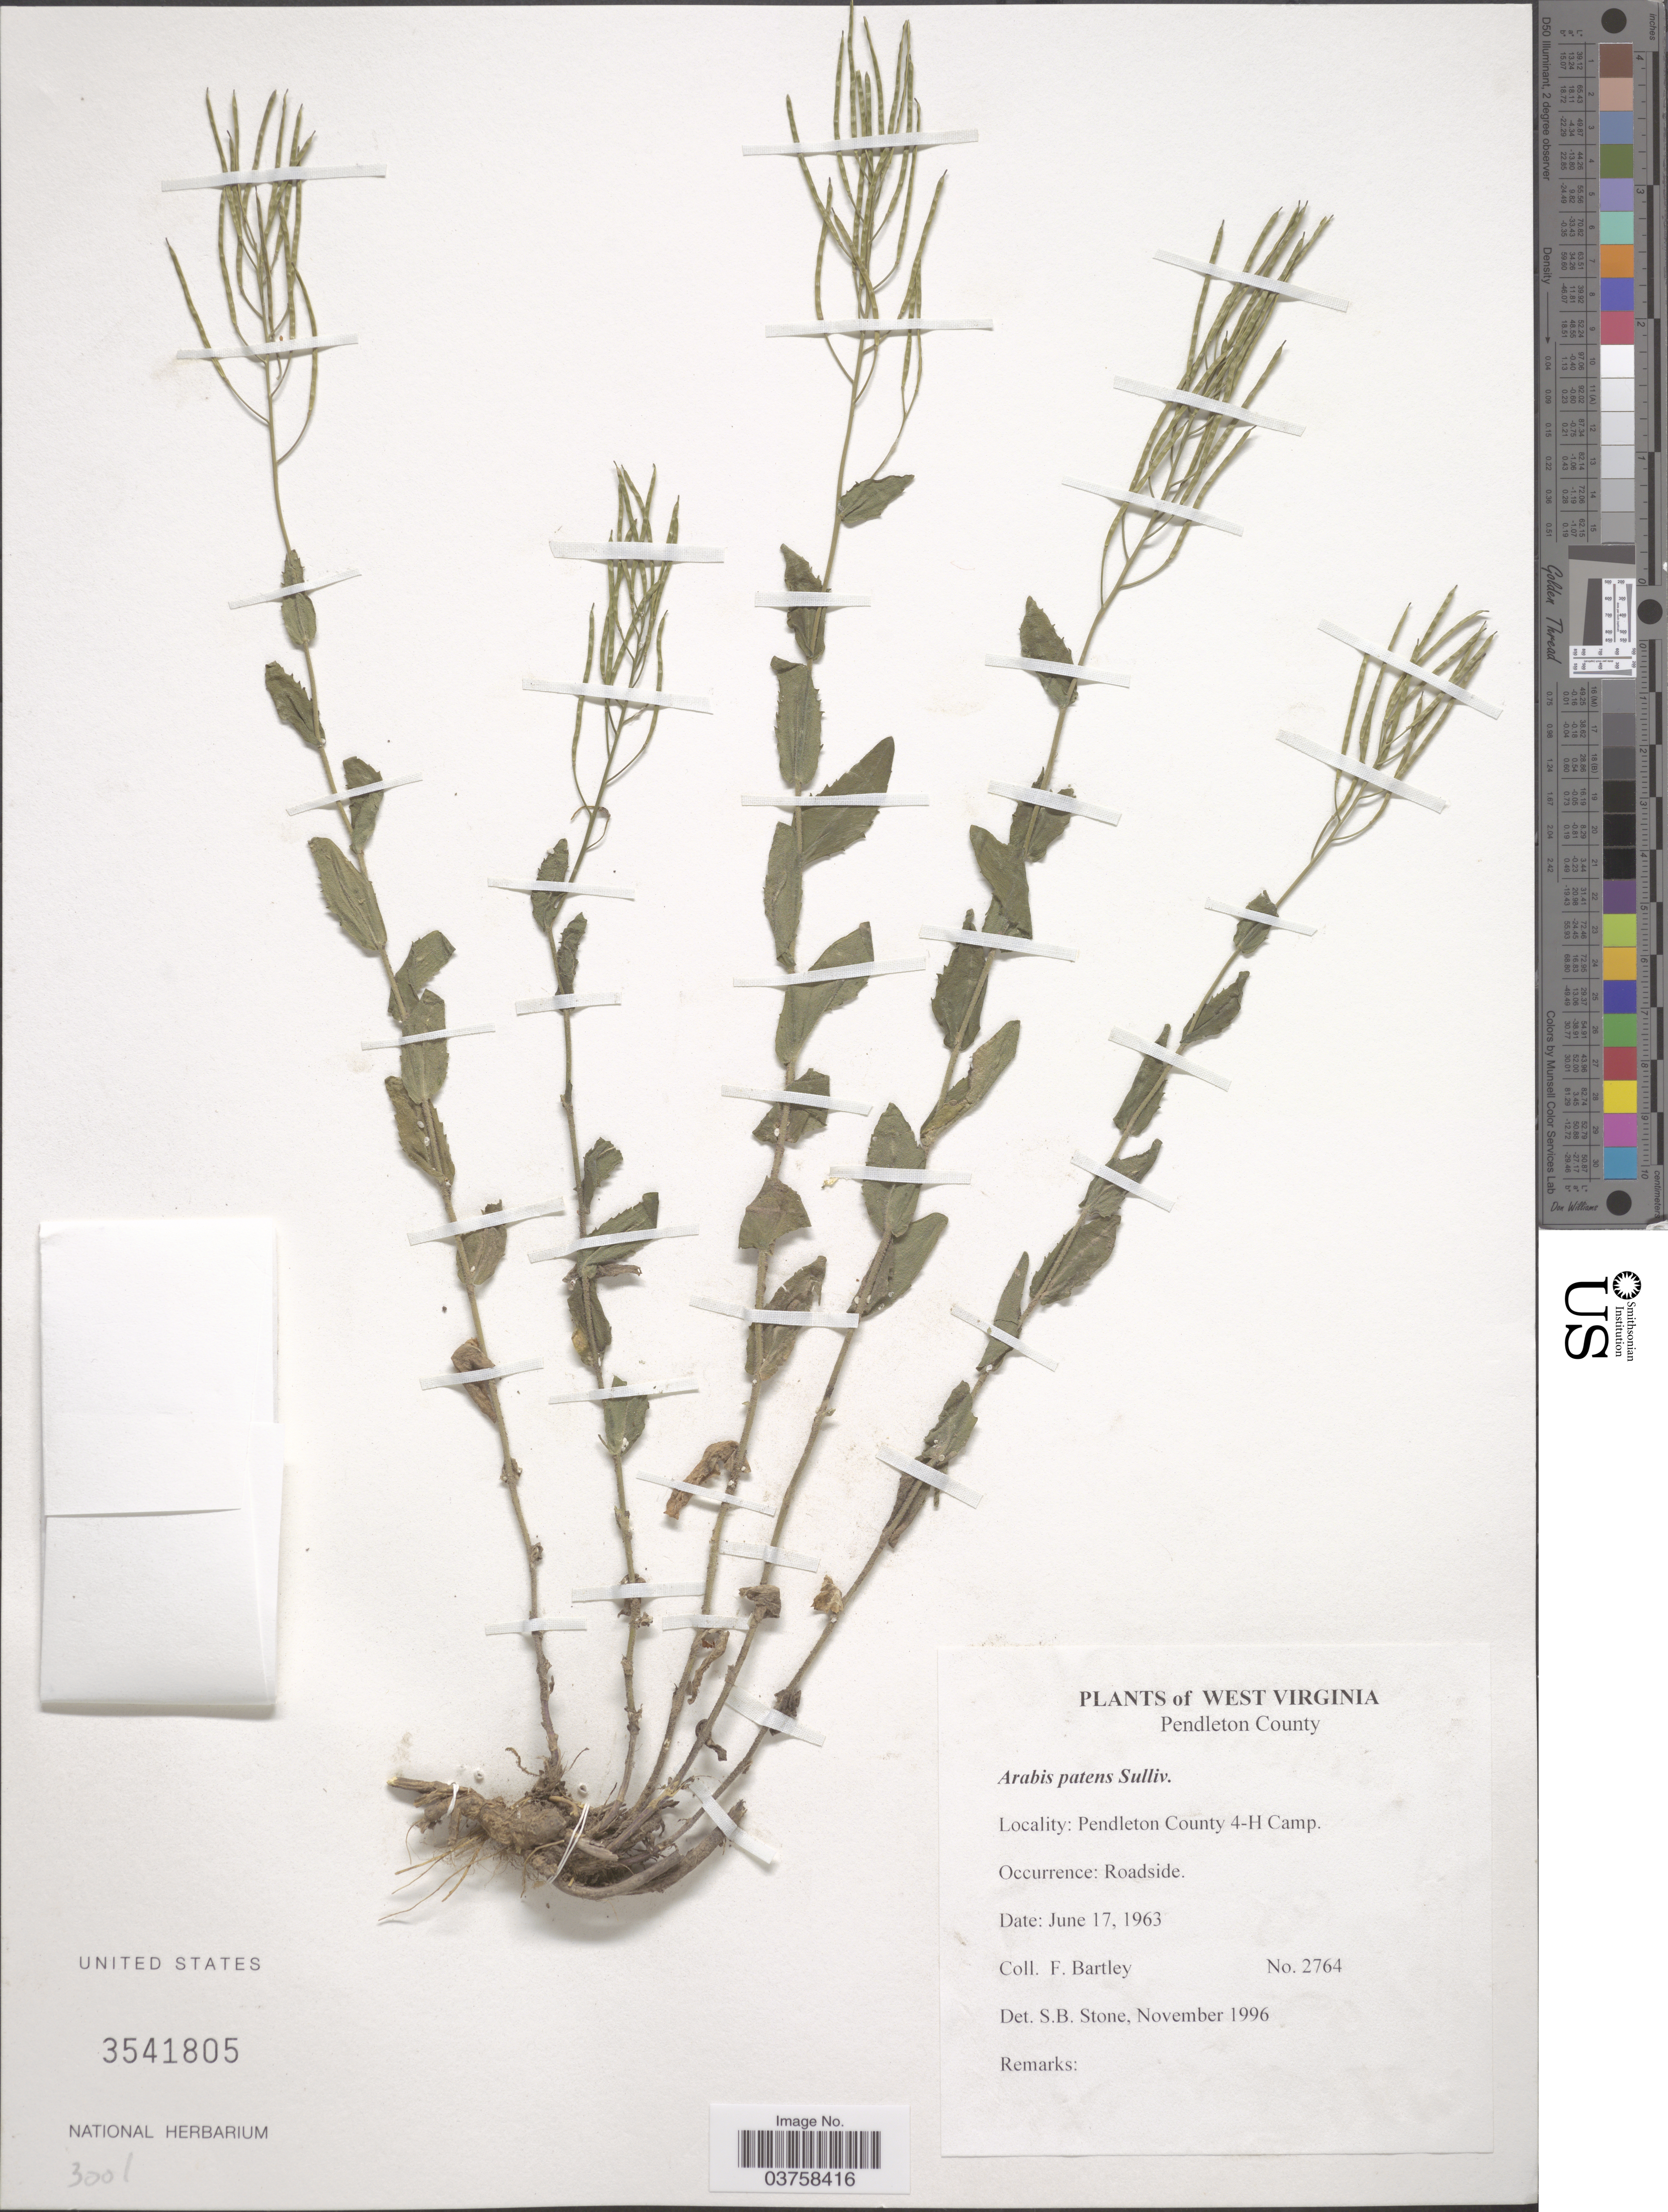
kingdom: Plantae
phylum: Tracheophyta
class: Magnoliopsida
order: Brassicales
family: Brassicaceae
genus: Arabis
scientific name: Arabis patens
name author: Sull.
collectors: F. Bartley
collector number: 2764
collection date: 1963-06-17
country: United States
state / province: West Virginia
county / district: Pendleton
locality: Pendleton County. Pendleton County 4-H Camp.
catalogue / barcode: US 3541805